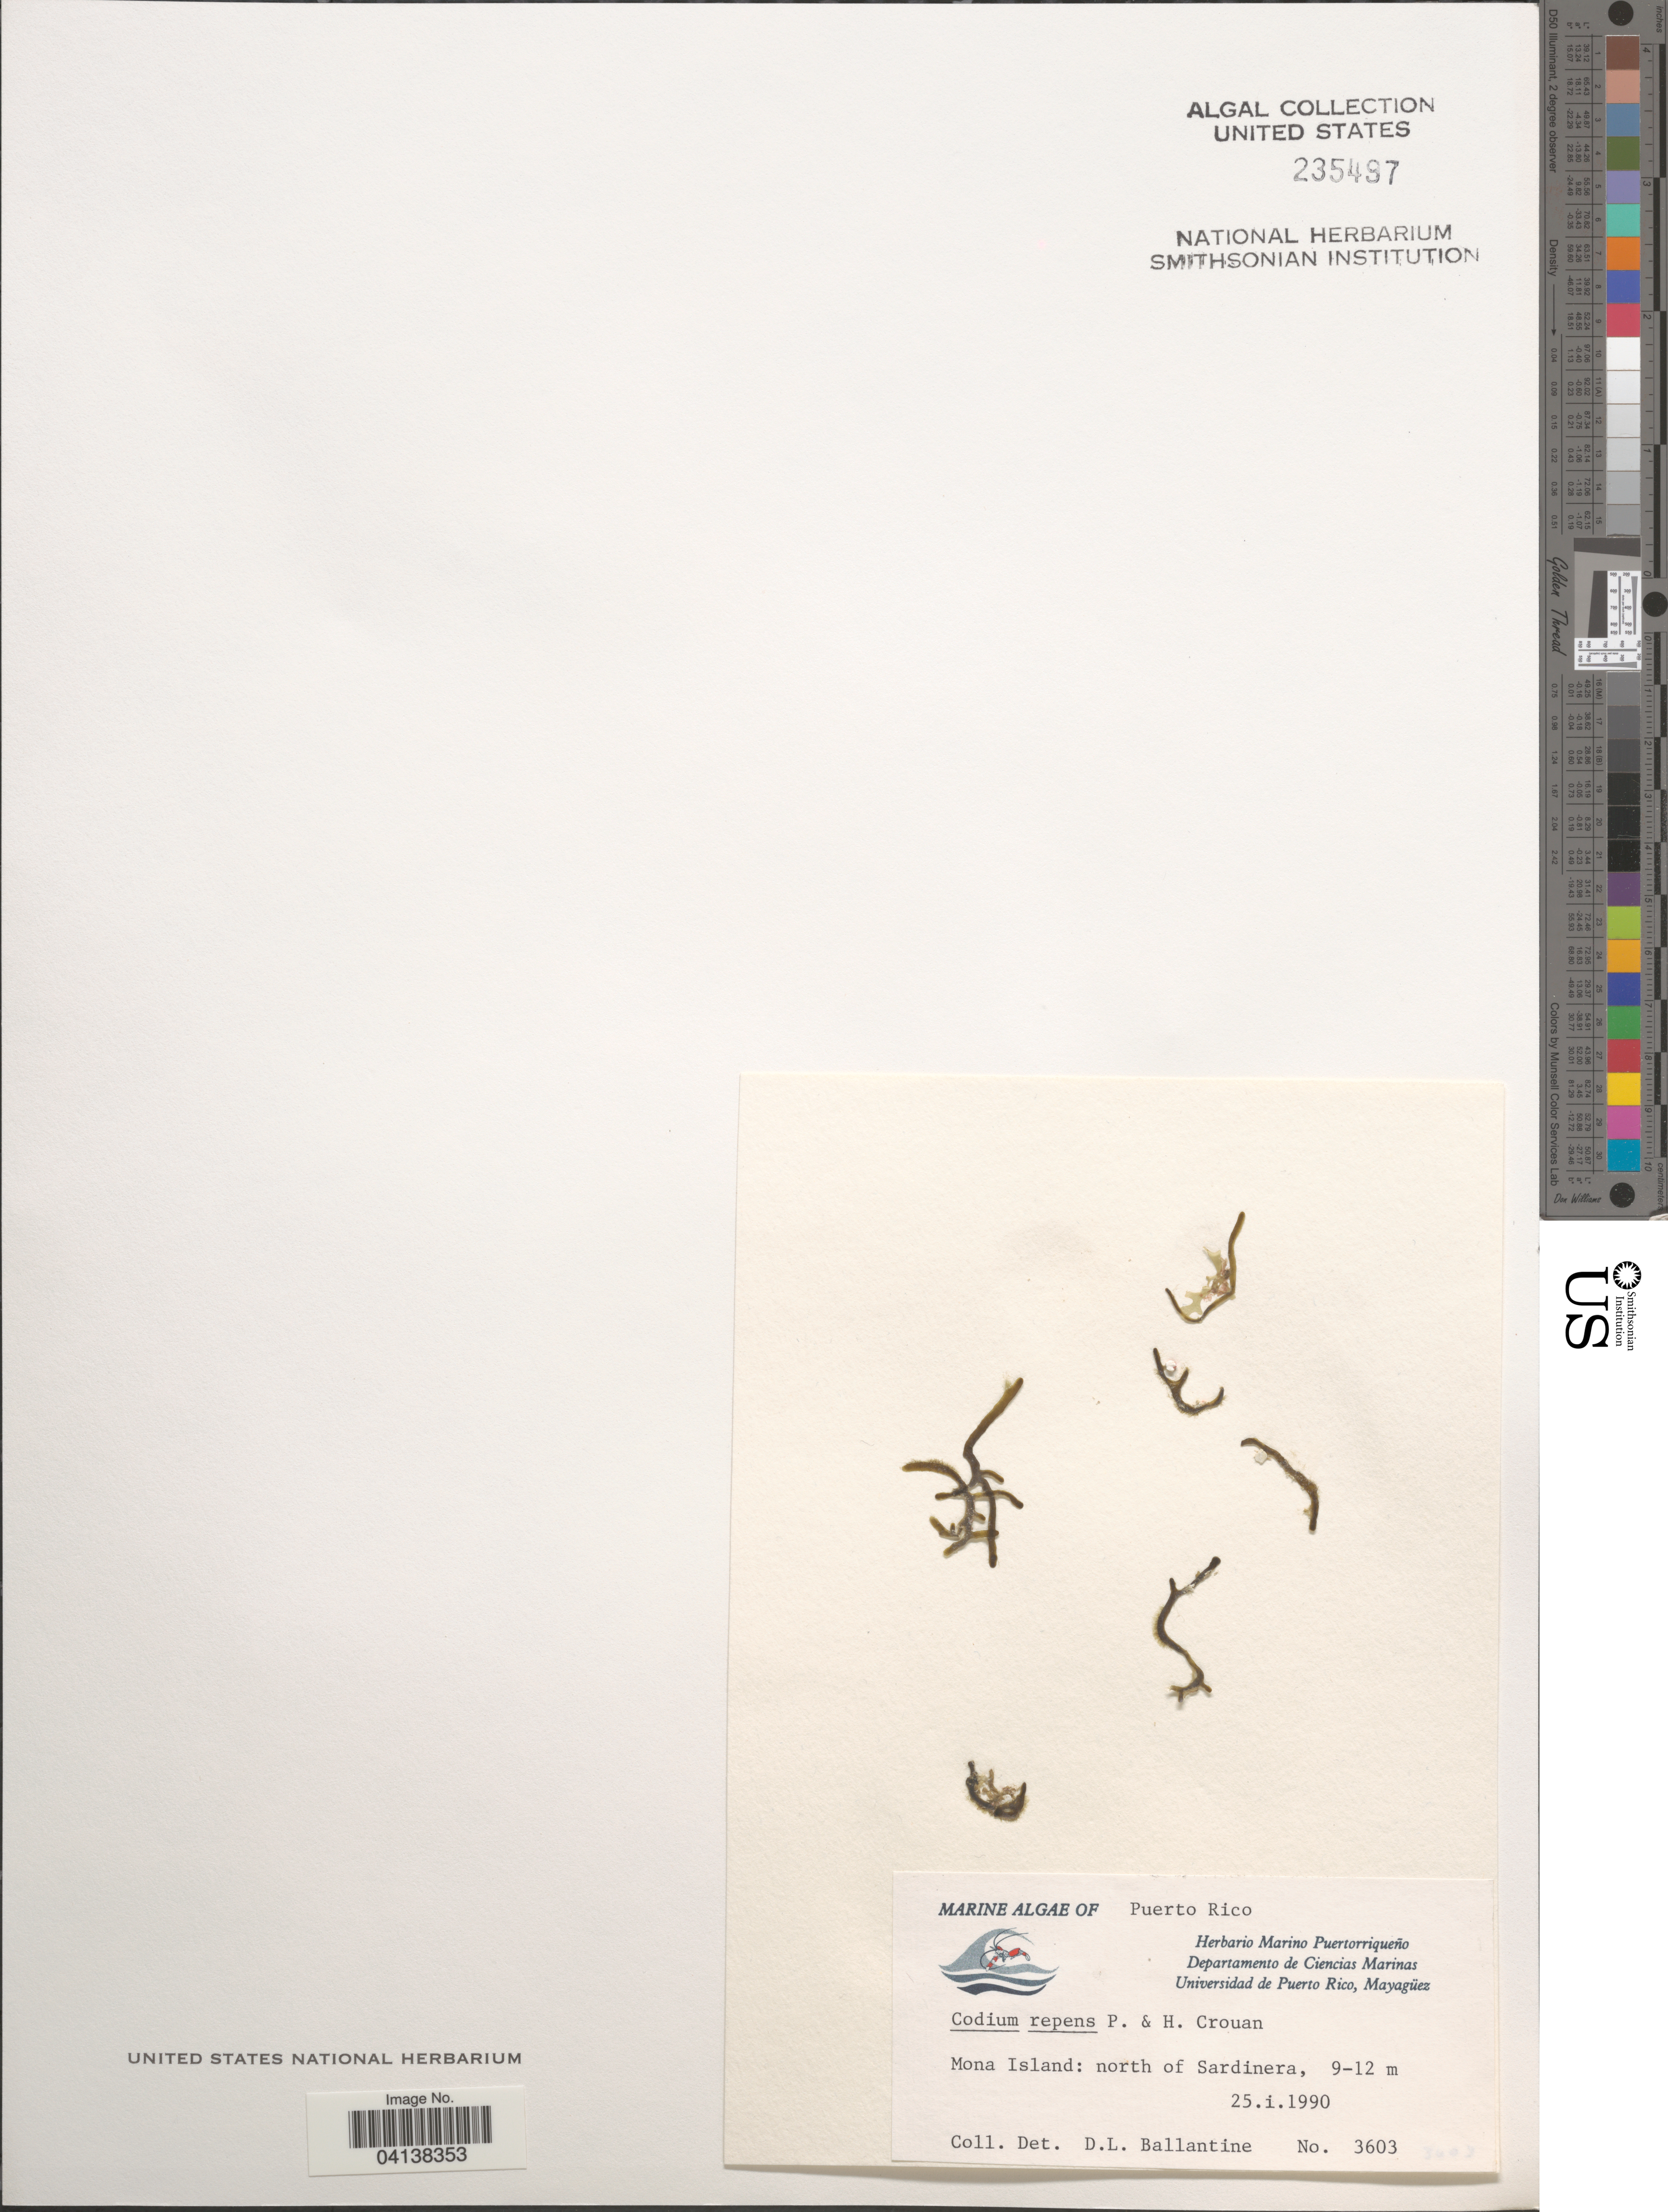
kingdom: Plantae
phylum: Chlorophyta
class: Ulvophyceae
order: Bryopsidales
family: Codiaceae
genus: Codium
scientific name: Codium repens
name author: P. Crouan & H. Crouan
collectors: D.L. Ballantine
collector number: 3603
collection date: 1990-01-25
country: Puerto Rico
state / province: Mayaguëz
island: Mona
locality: Mona Island: north of Sardinera.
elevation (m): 9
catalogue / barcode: US 235497